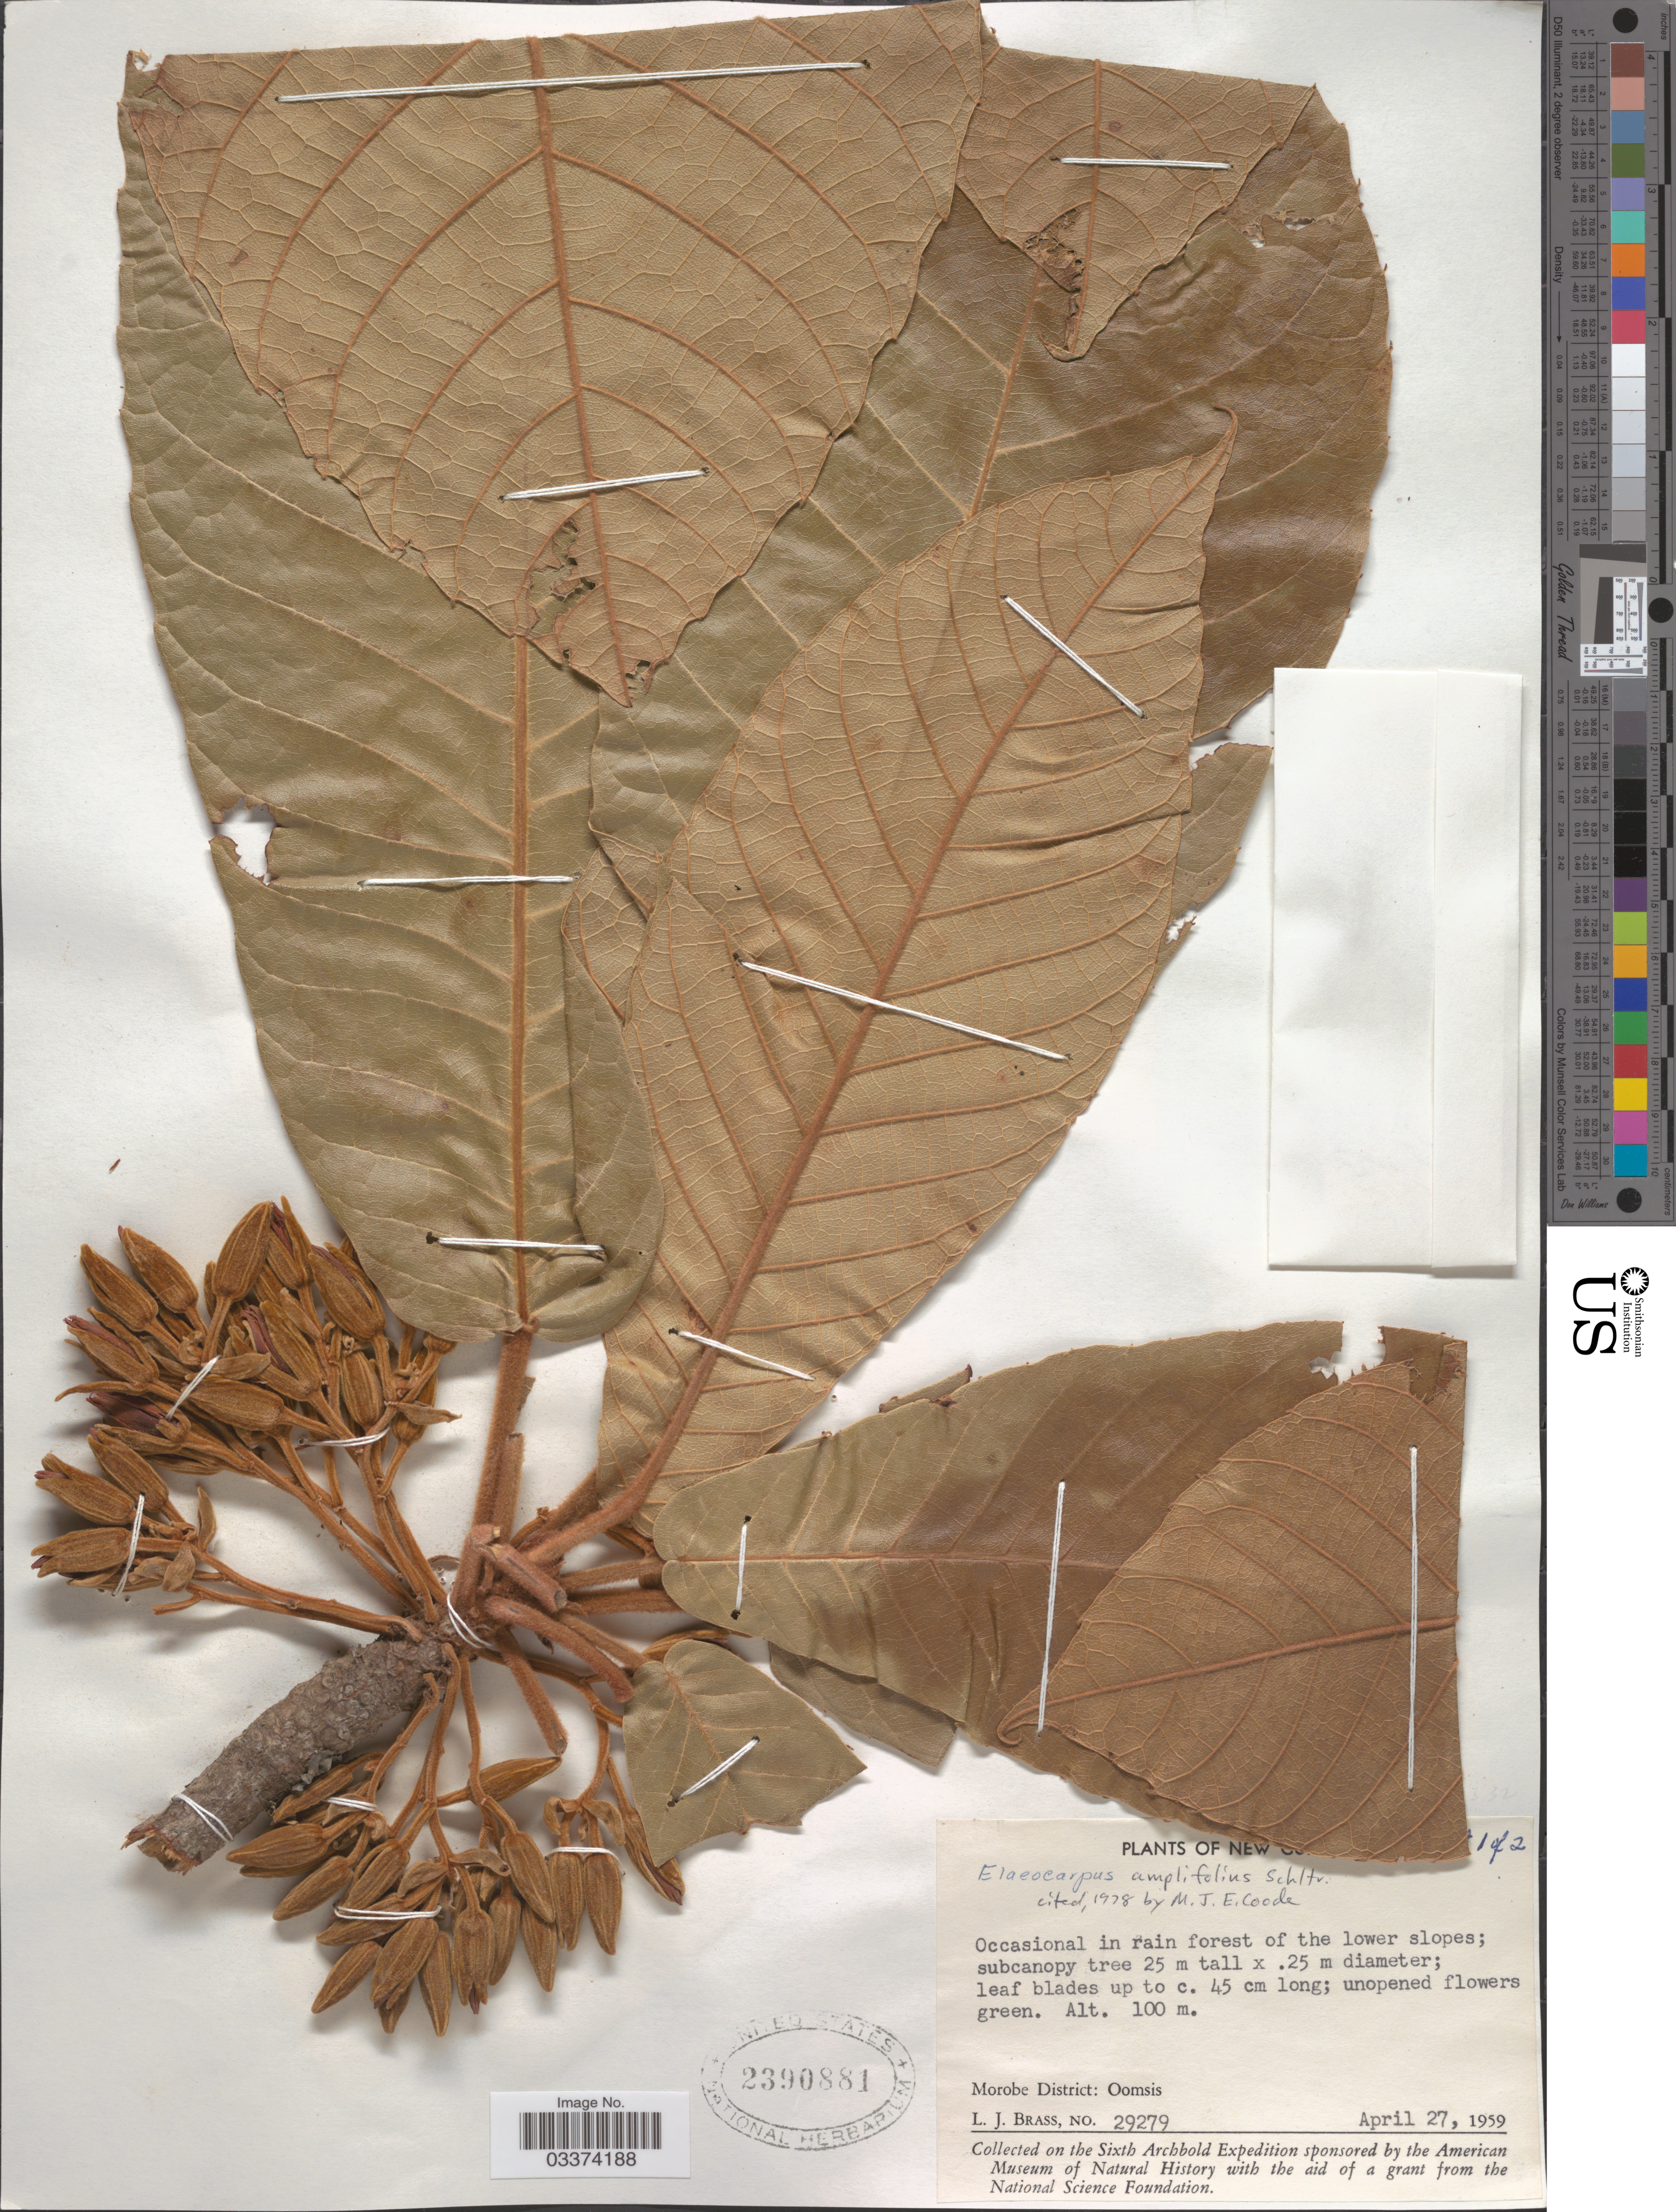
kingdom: Plantae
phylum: Tracheophyta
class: Magnoliopsida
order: Oxalidales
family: Elaeocarpaceae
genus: Elaeocarpus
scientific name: Elaeocarpus amplifolius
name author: Schltr.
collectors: L. J. Brass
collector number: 29279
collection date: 1959-04-27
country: Papua New Guinea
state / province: Morobe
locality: New [illegible text] Morobe District: Oomsis.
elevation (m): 100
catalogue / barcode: US 2390881